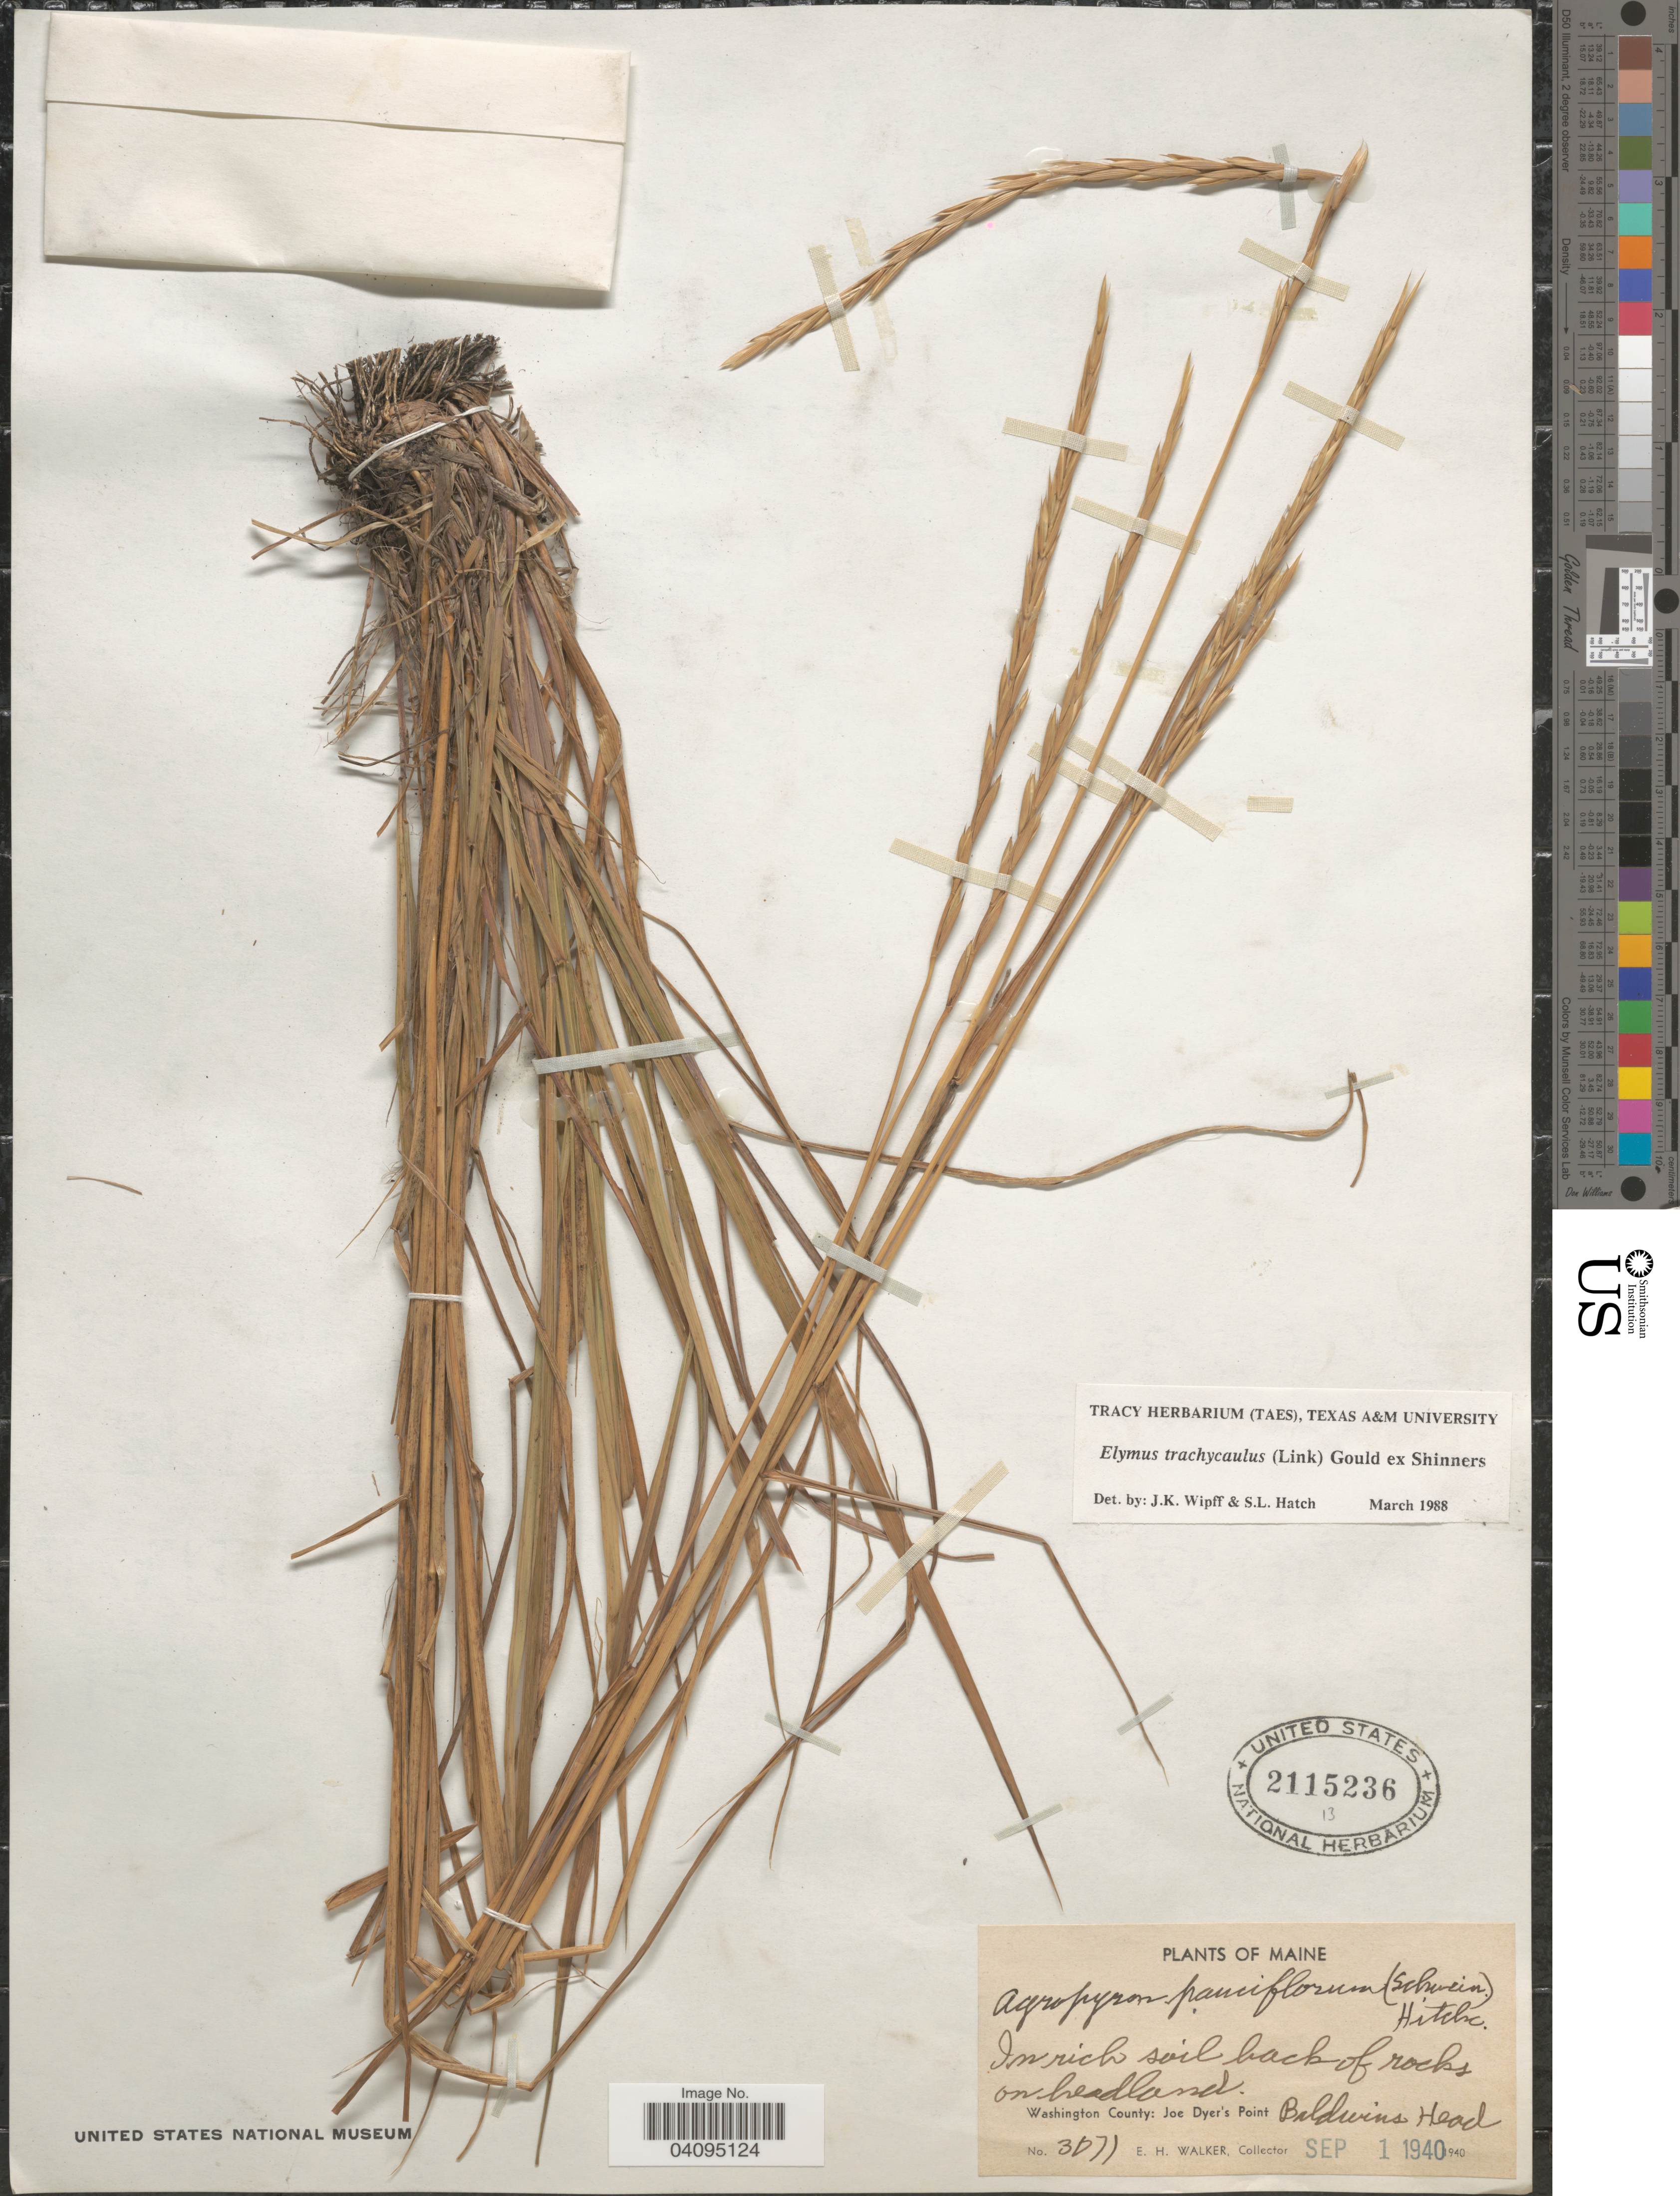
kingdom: Plantae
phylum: Tracheophyta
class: Liliopsida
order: Poales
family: Poaceae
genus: Elymus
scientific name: Elymus trachycaulus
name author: (Link) Gould ex Shinners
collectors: E. H. Walker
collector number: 3071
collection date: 1940-09-01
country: United States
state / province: Maine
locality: Washington County: Joe Dyer's Point. Baldwins Head.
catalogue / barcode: US 2115236